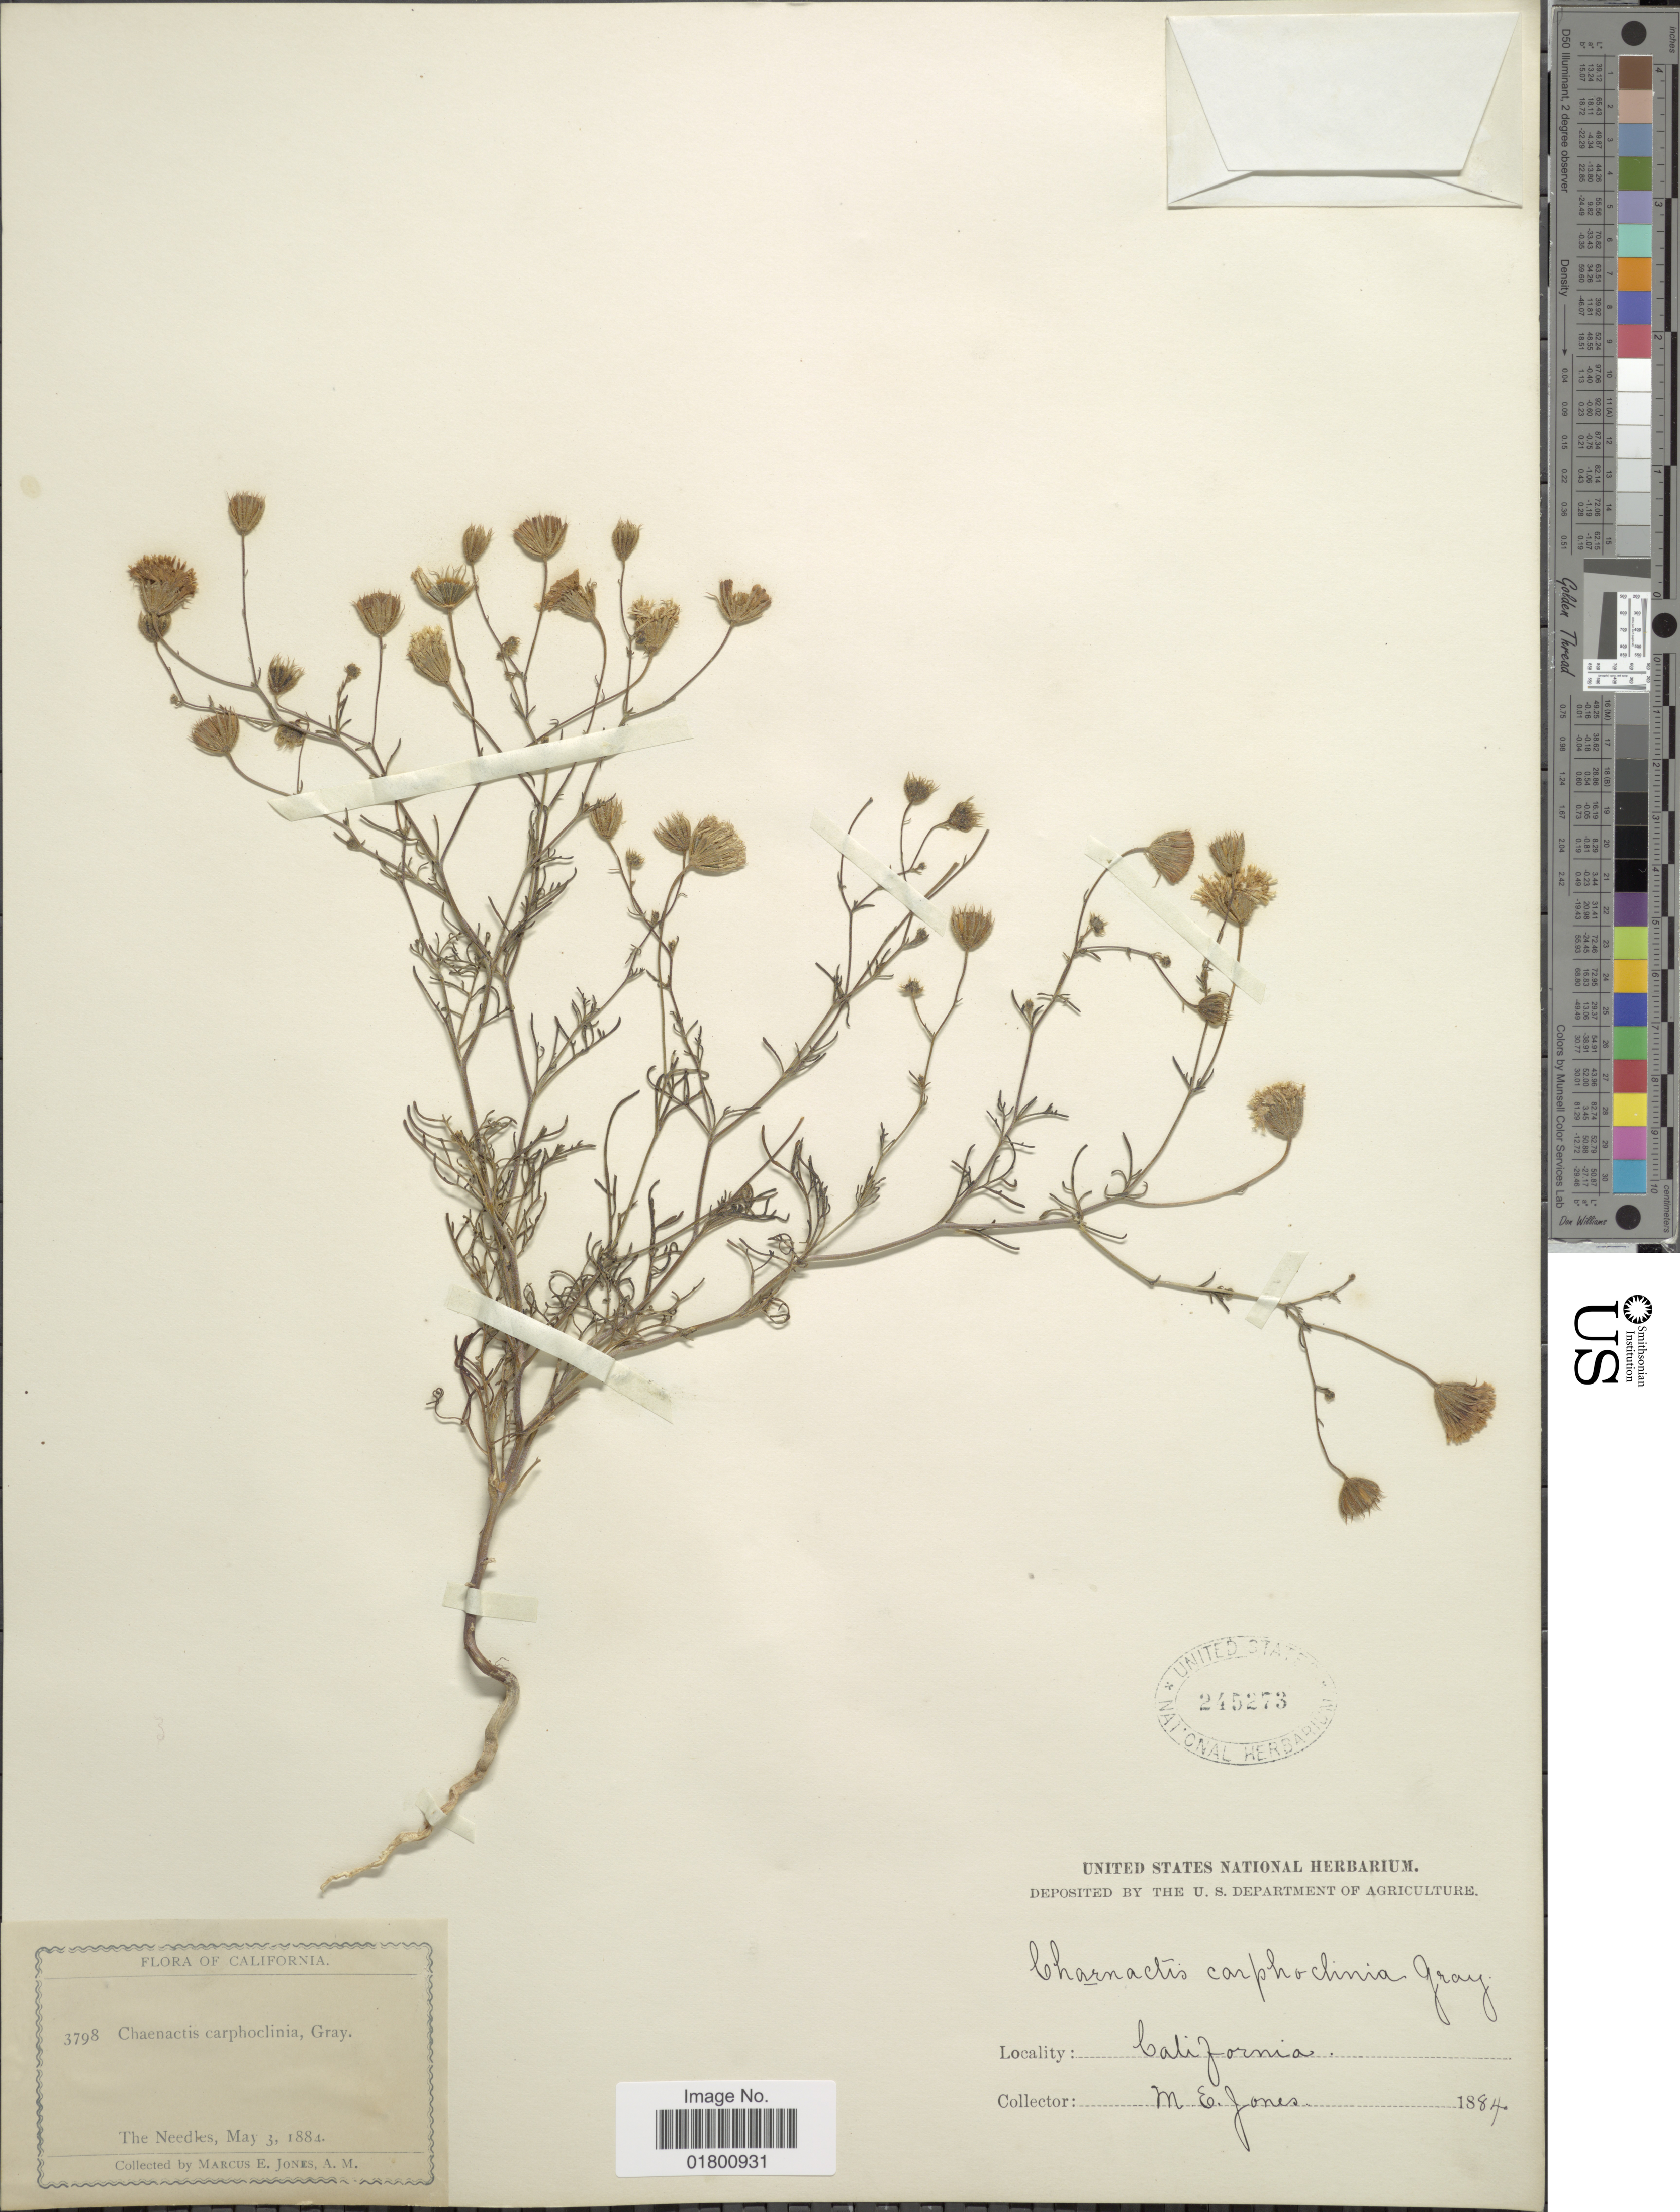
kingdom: Plantae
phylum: Tracheophyta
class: Magnoliopsida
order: Asterales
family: Asteraceae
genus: Chaenactis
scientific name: Chaenactis carphoclinia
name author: A. Gray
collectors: M. E. Jones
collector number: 3798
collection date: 1884-05-03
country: United States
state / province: California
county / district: San Bernardino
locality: The Needles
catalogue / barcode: US 245273